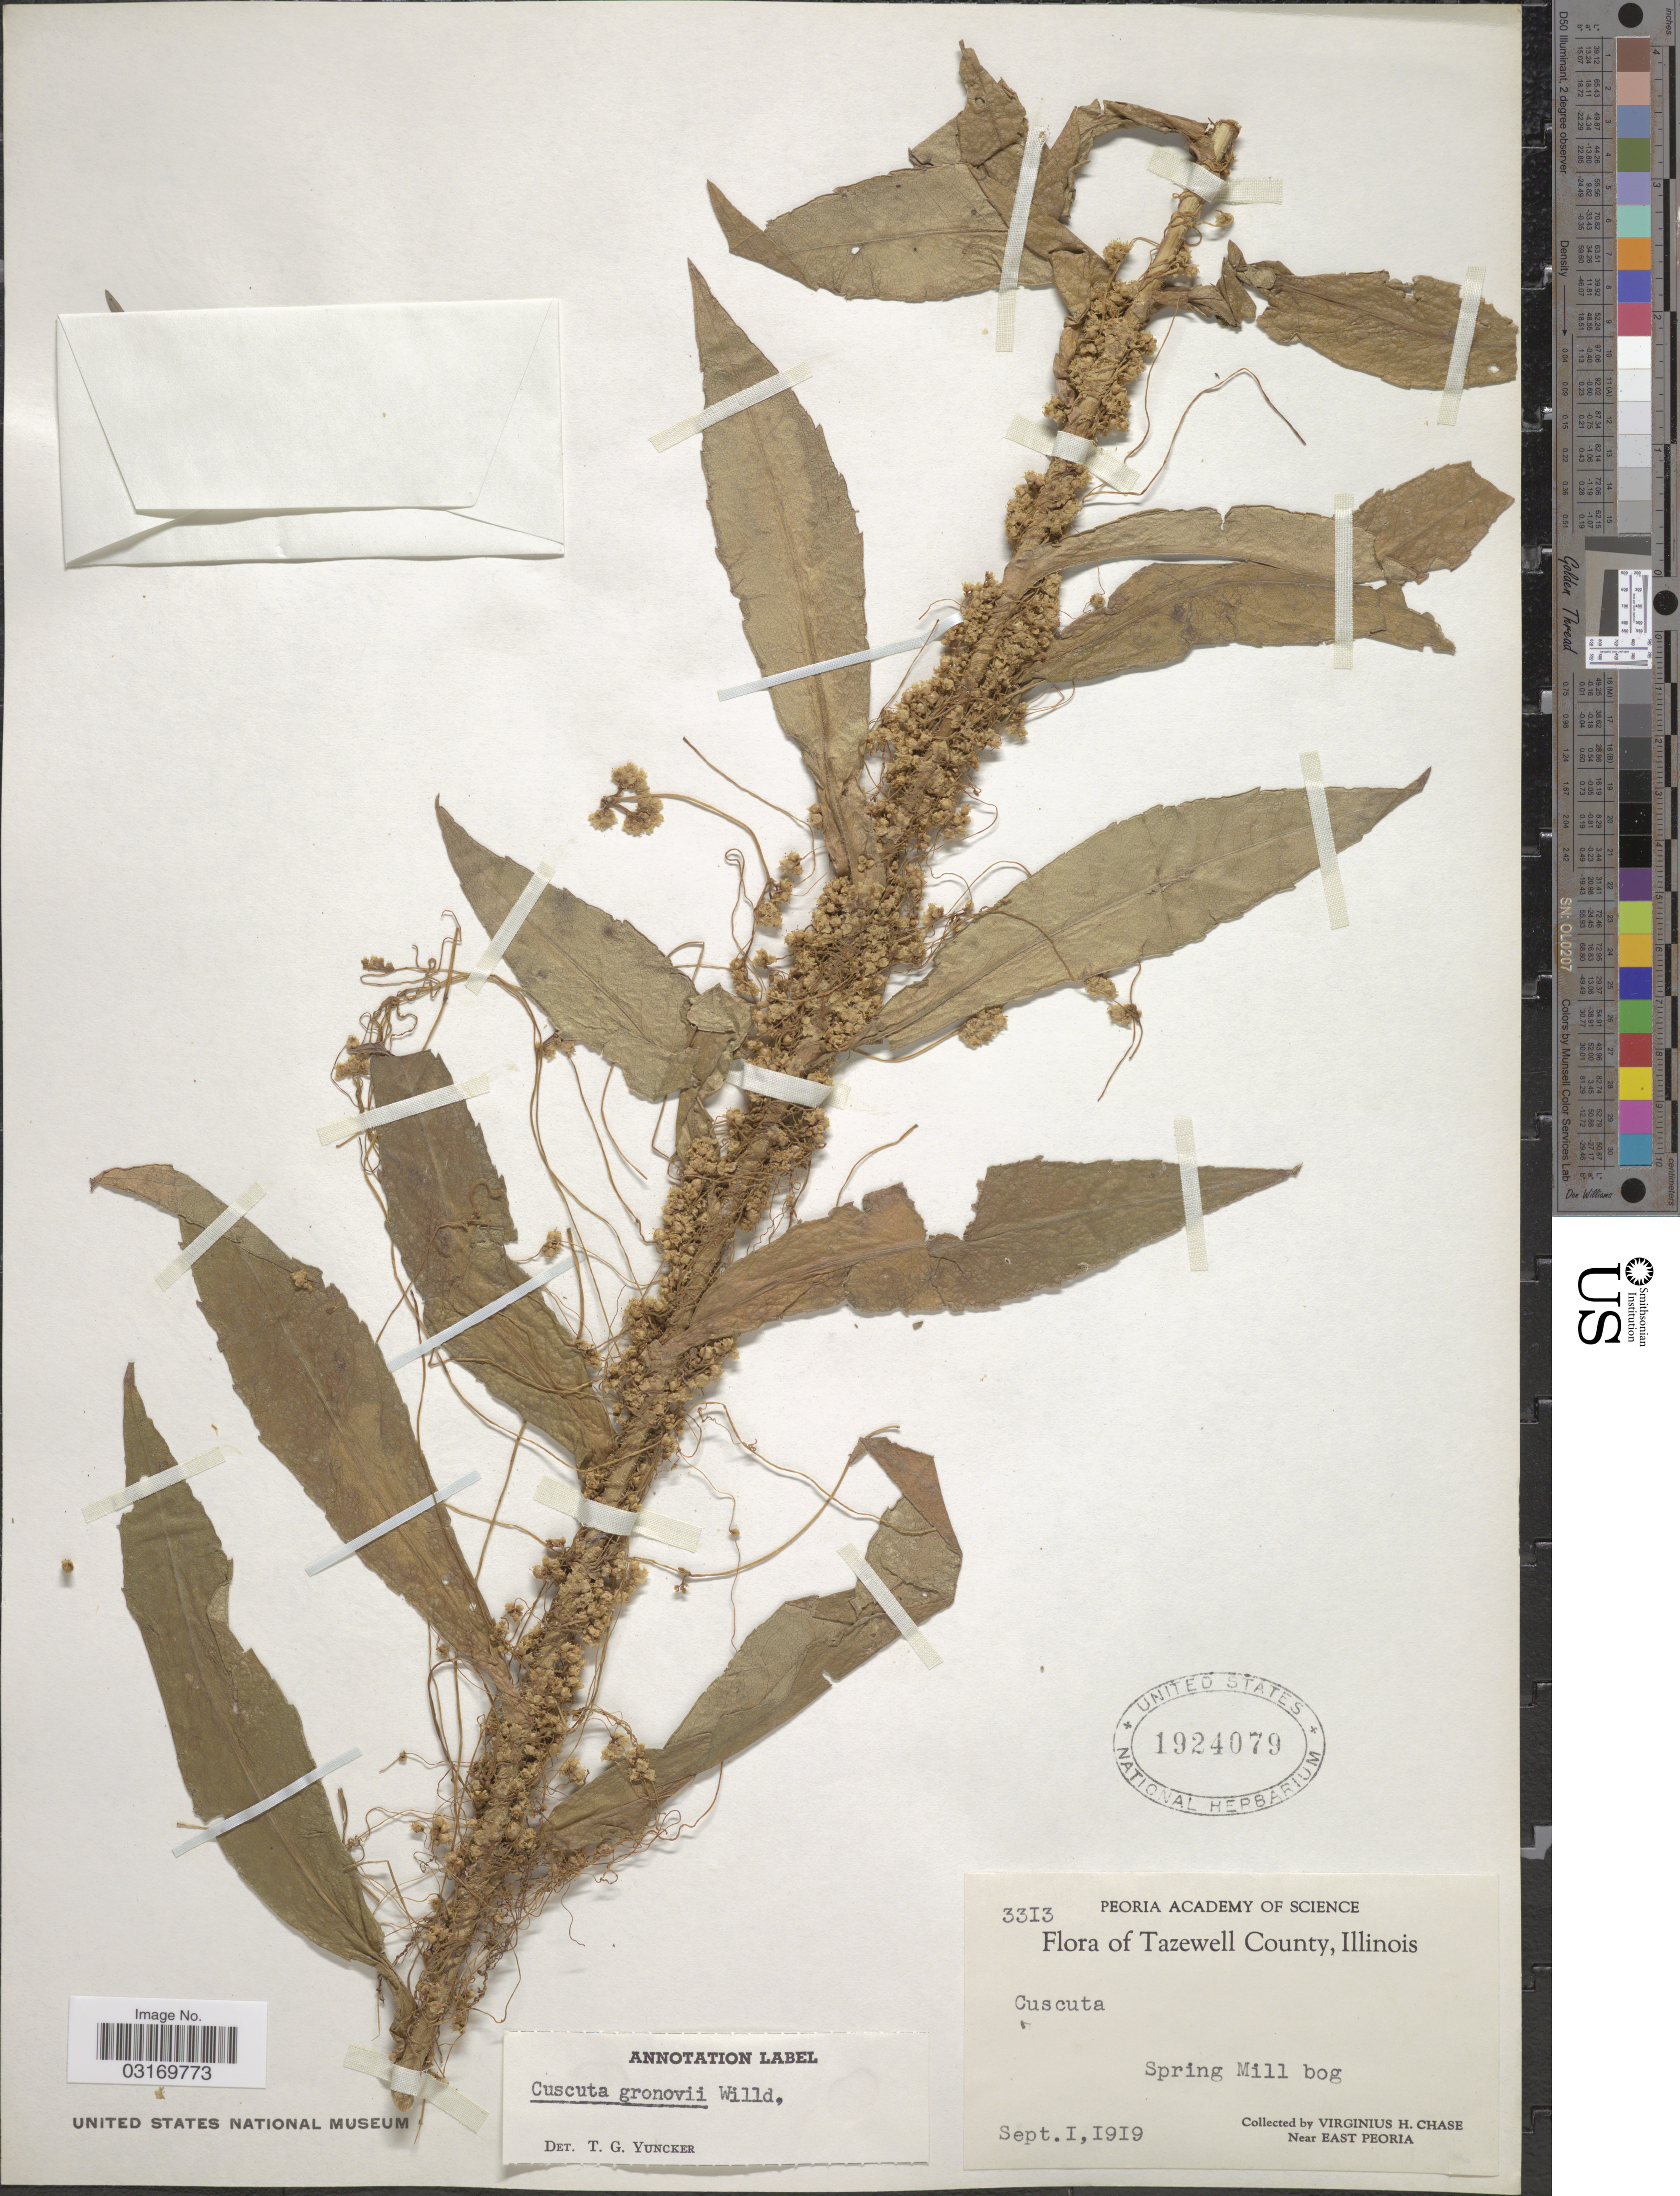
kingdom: Plantae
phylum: Tracheophyta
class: Magnoliopsida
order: Solanales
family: Convolvulaceae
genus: Cuscuta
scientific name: Cuscuta gronovii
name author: Willd. ex Schult.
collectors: V. H. Chase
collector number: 3313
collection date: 1919-09-01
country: United States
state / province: Illinois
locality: Tazewell County. Spring Mill bog. Near East Peoria.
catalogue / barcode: US 1924079